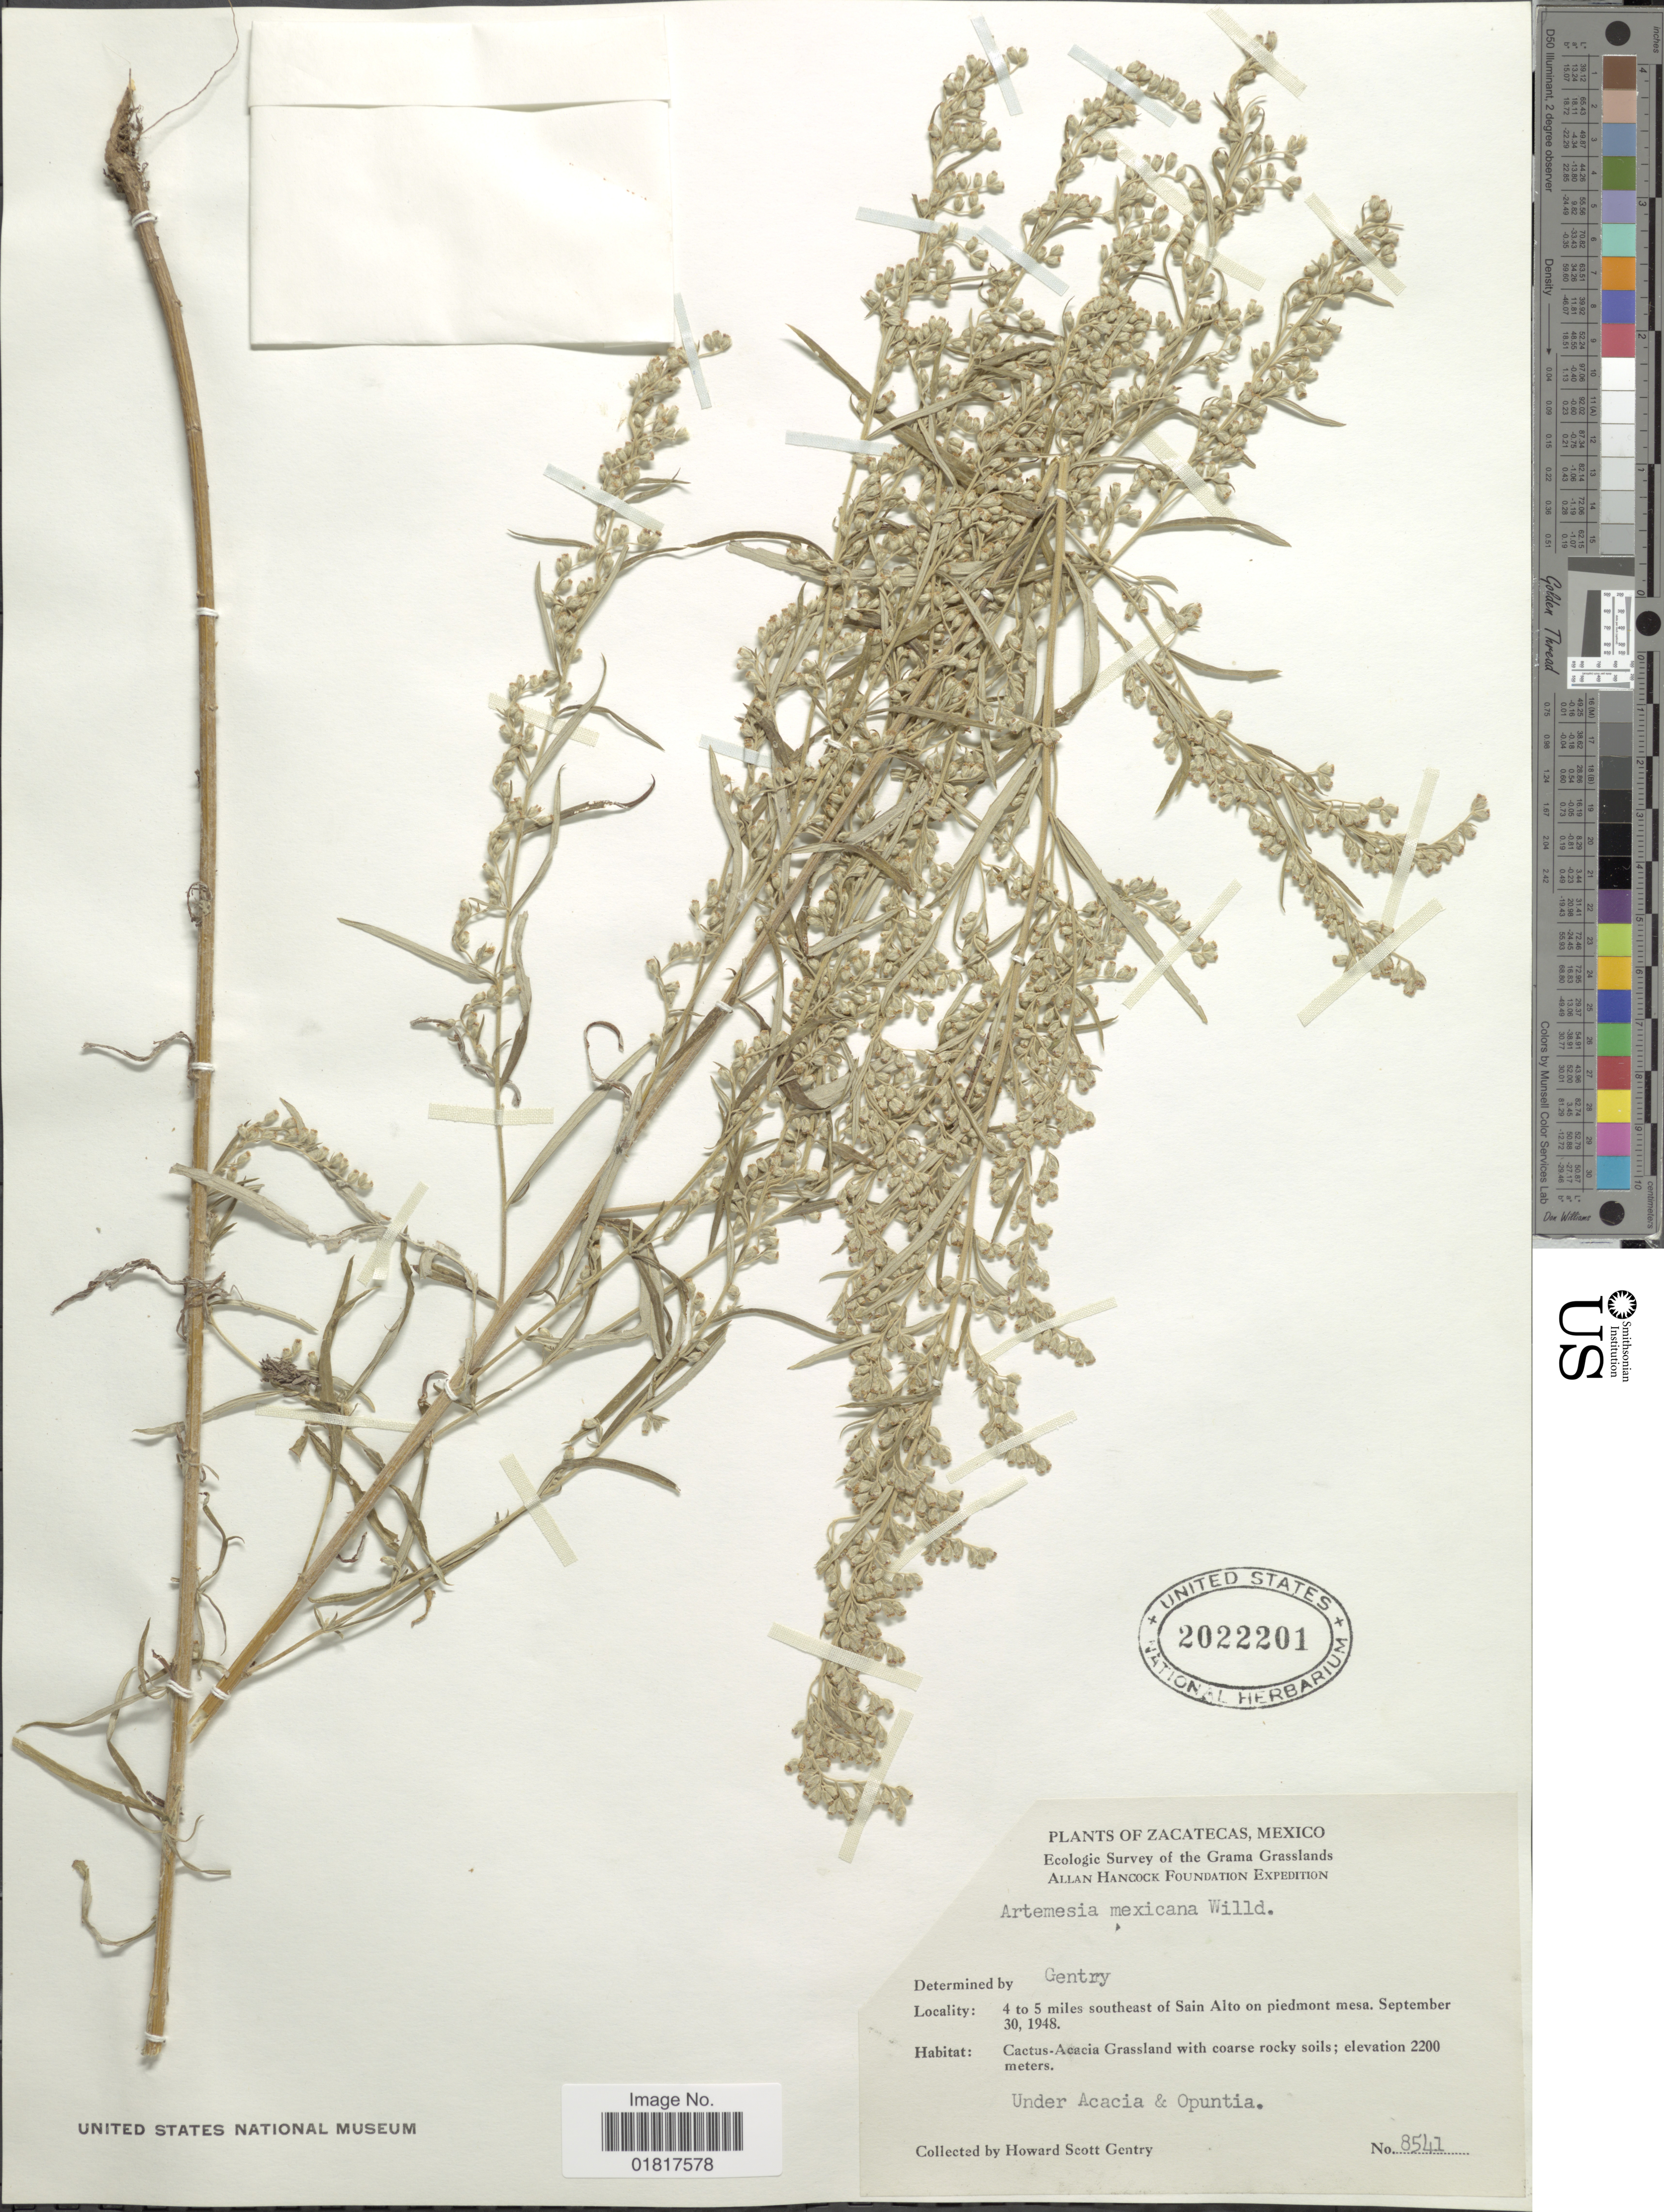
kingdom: Plantae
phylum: Tracheophyta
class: Magnoliopsida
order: Asterales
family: Asteraceae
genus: Artemisia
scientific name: Artemisia ludoviciana subsp. mexicana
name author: (Willd. ex Spreng.) D.D. Keck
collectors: H. S. Gentry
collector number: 8541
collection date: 1948-09-30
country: Mexico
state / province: Zacatecas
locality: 4 to 5 miles southeast of Sain Alto on Piedmont mesa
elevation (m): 2200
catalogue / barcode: US 2022201